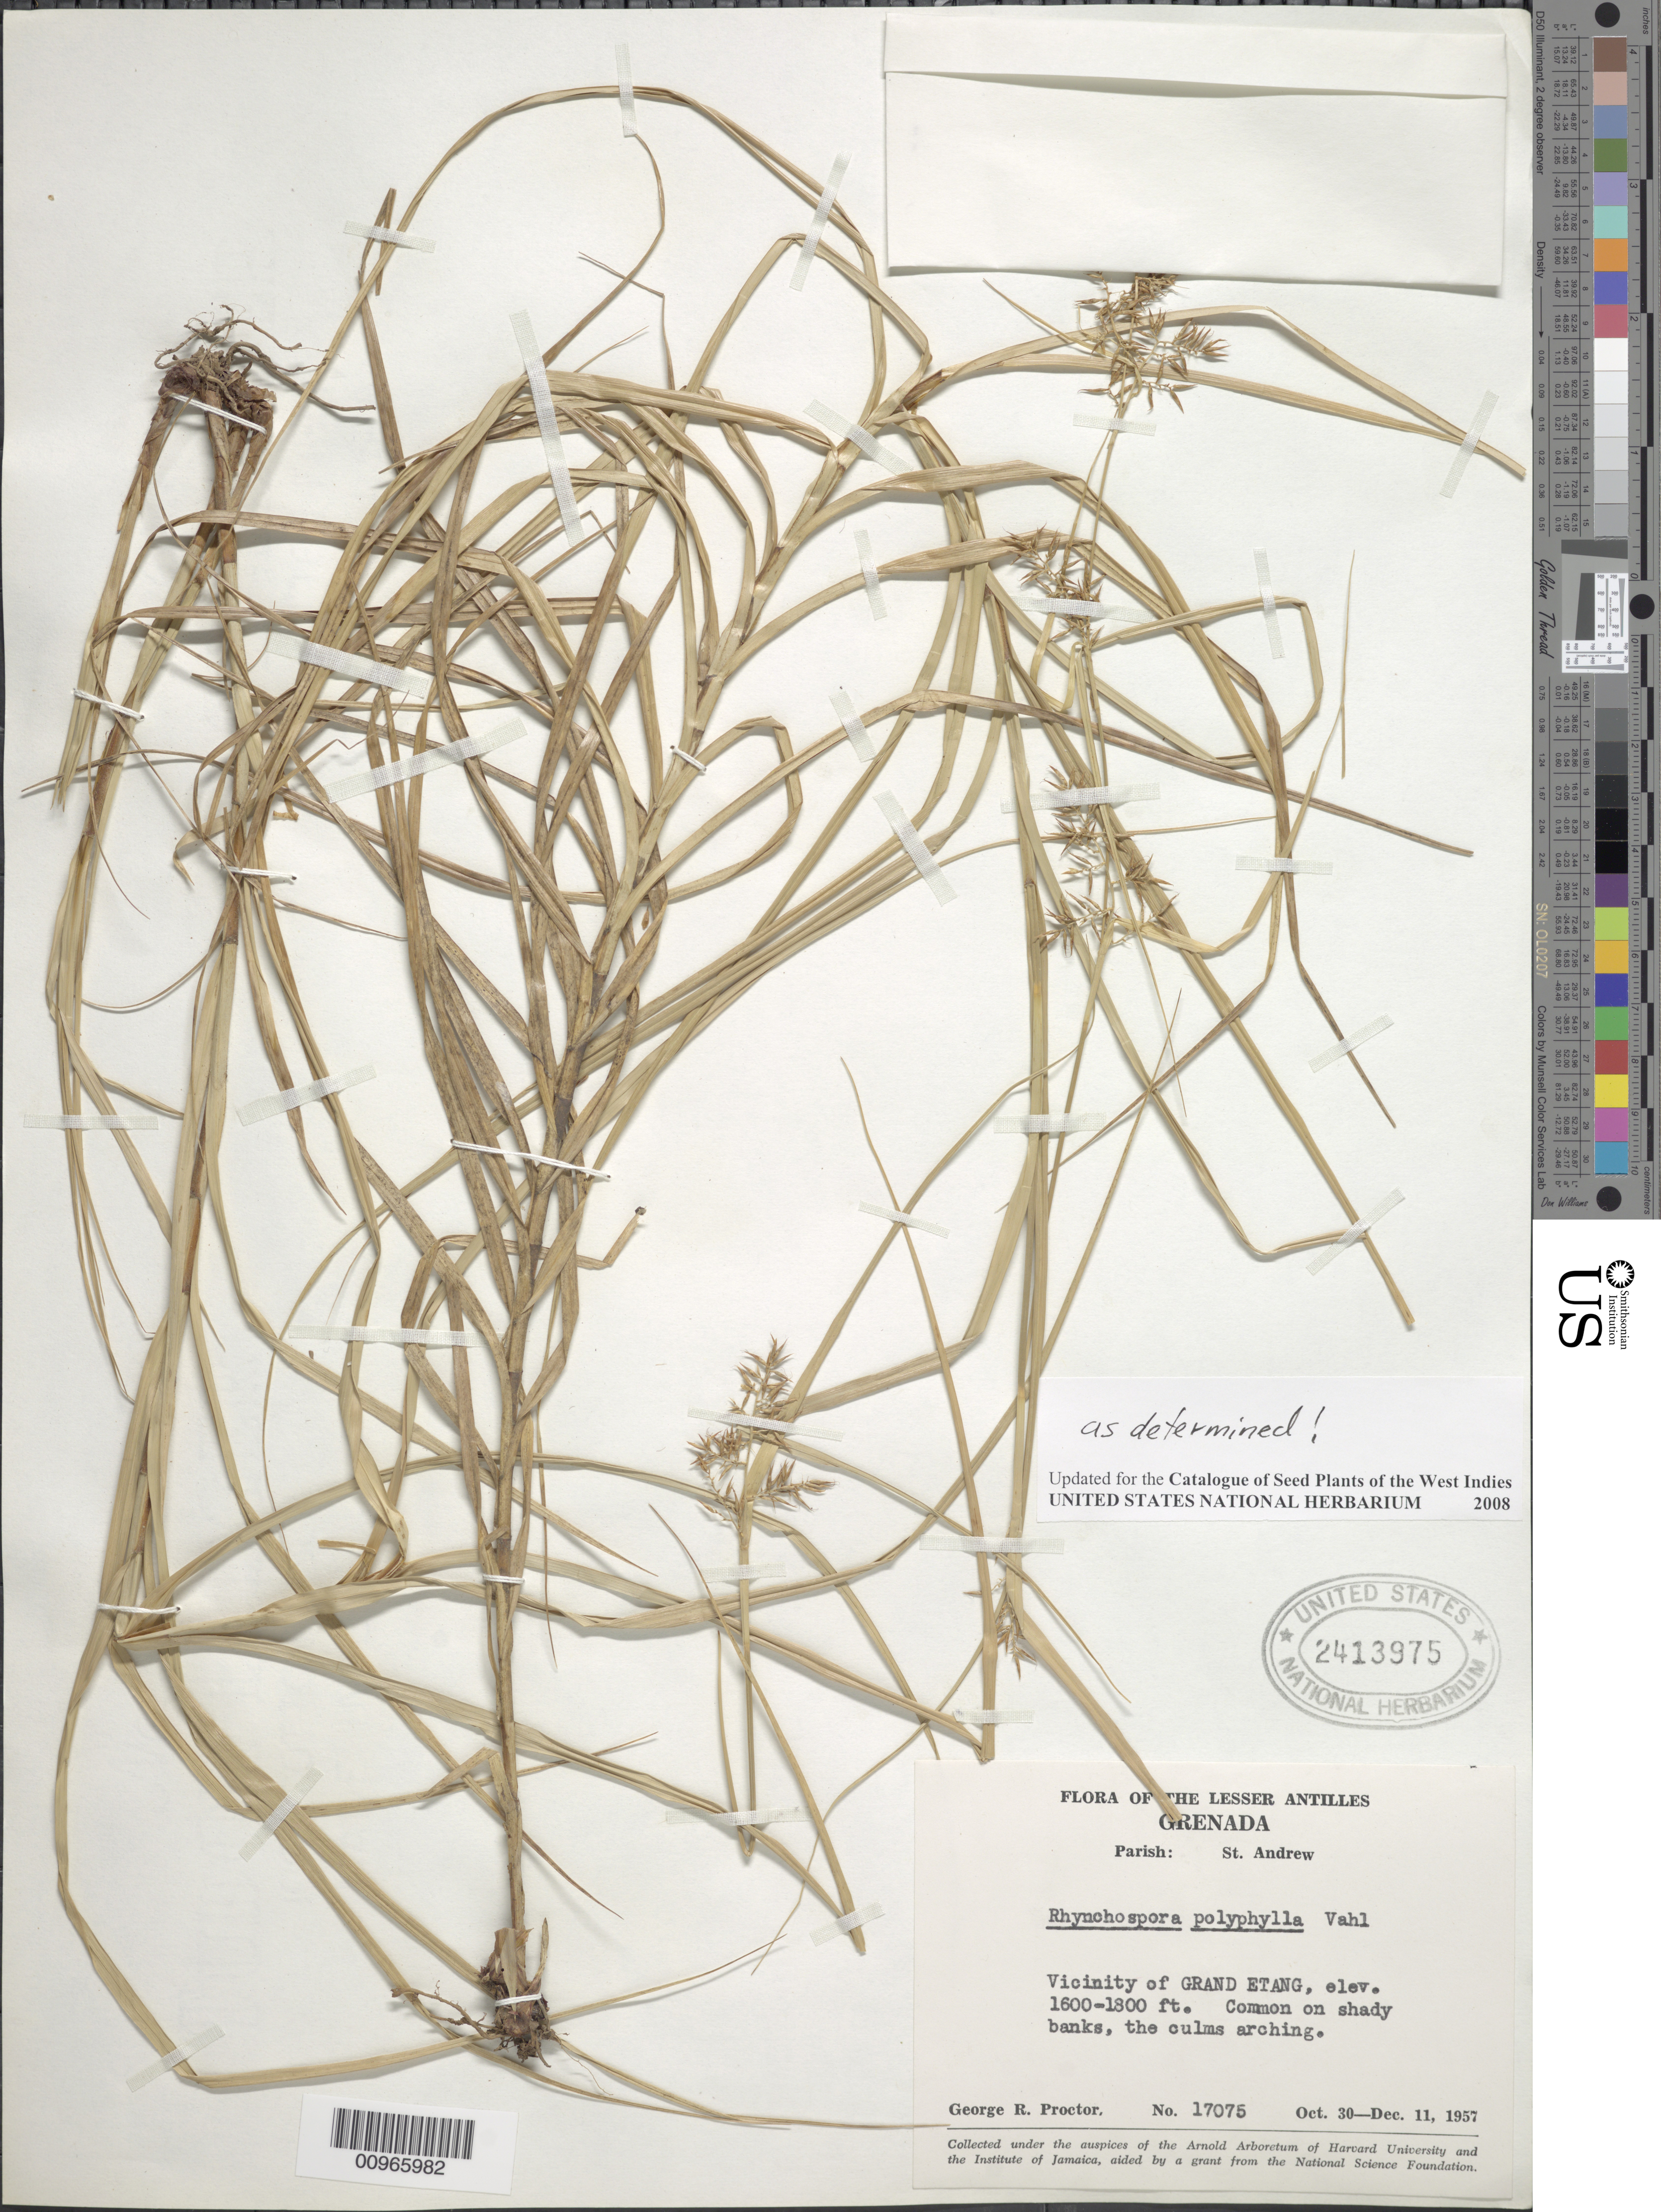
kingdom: Plantae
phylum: Tracheophyta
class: Liliopsida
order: Poales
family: Cyperaceae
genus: Rhynchospora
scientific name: Rhynchospora polyphylla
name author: (Vahl) Vahl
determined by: Strong, M. T., (US), Smithsonian Institution - National Museum of Natural History (UNITED STATES)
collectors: G. R. Proctor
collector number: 17075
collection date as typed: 30 Oct 1957 to 11 dec 1957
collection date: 1957-10-30/1957-12-11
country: Grenada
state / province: Saint Andrew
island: Grenada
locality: Vicinity of Grand Etang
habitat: On shady banks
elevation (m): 488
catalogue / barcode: US 2413975